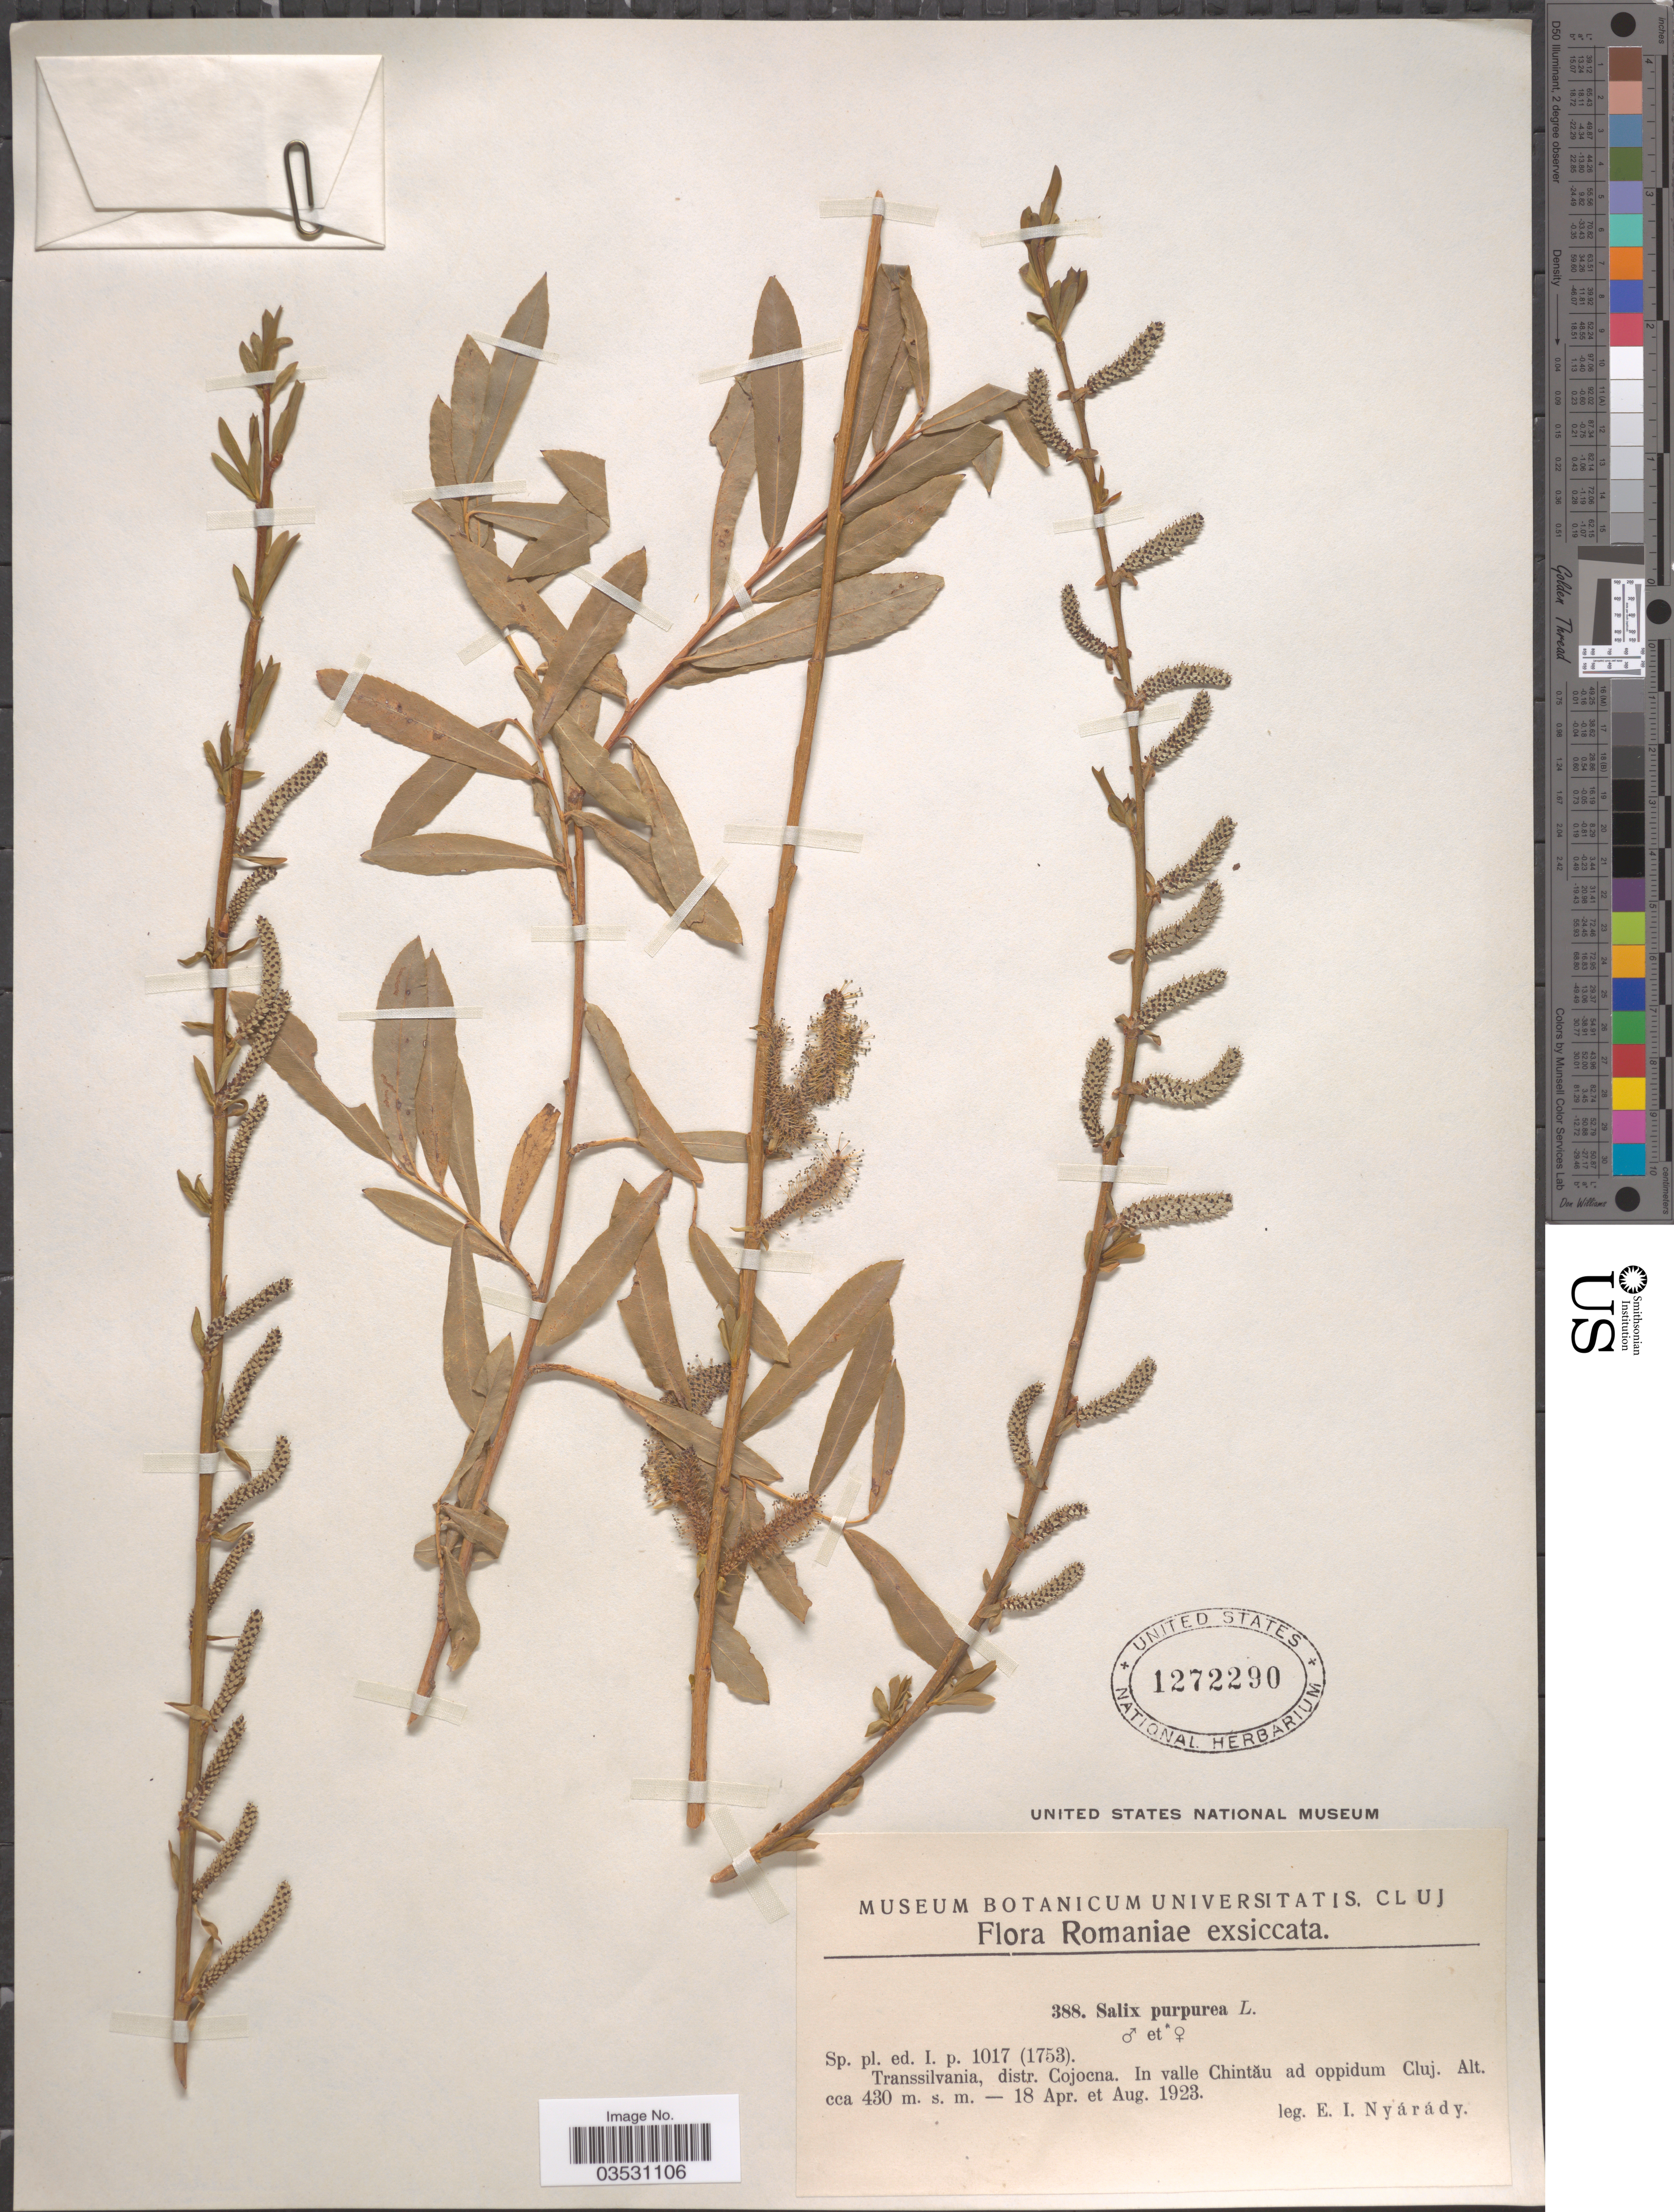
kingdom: Plantae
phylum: Tracheophyta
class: Magnoliopsida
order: Malpighiales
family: Salicaceae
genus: Salix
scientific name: Salix purpurea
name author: L.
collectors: E. Nyárády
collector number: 388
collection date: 1923-04-18/1923-08-18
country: Romania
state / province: Cluj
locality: Transsilvania, distr. Cojocna. In valle Chintău ad oppidum Cluj.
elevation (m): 430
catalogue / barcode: US 1272290